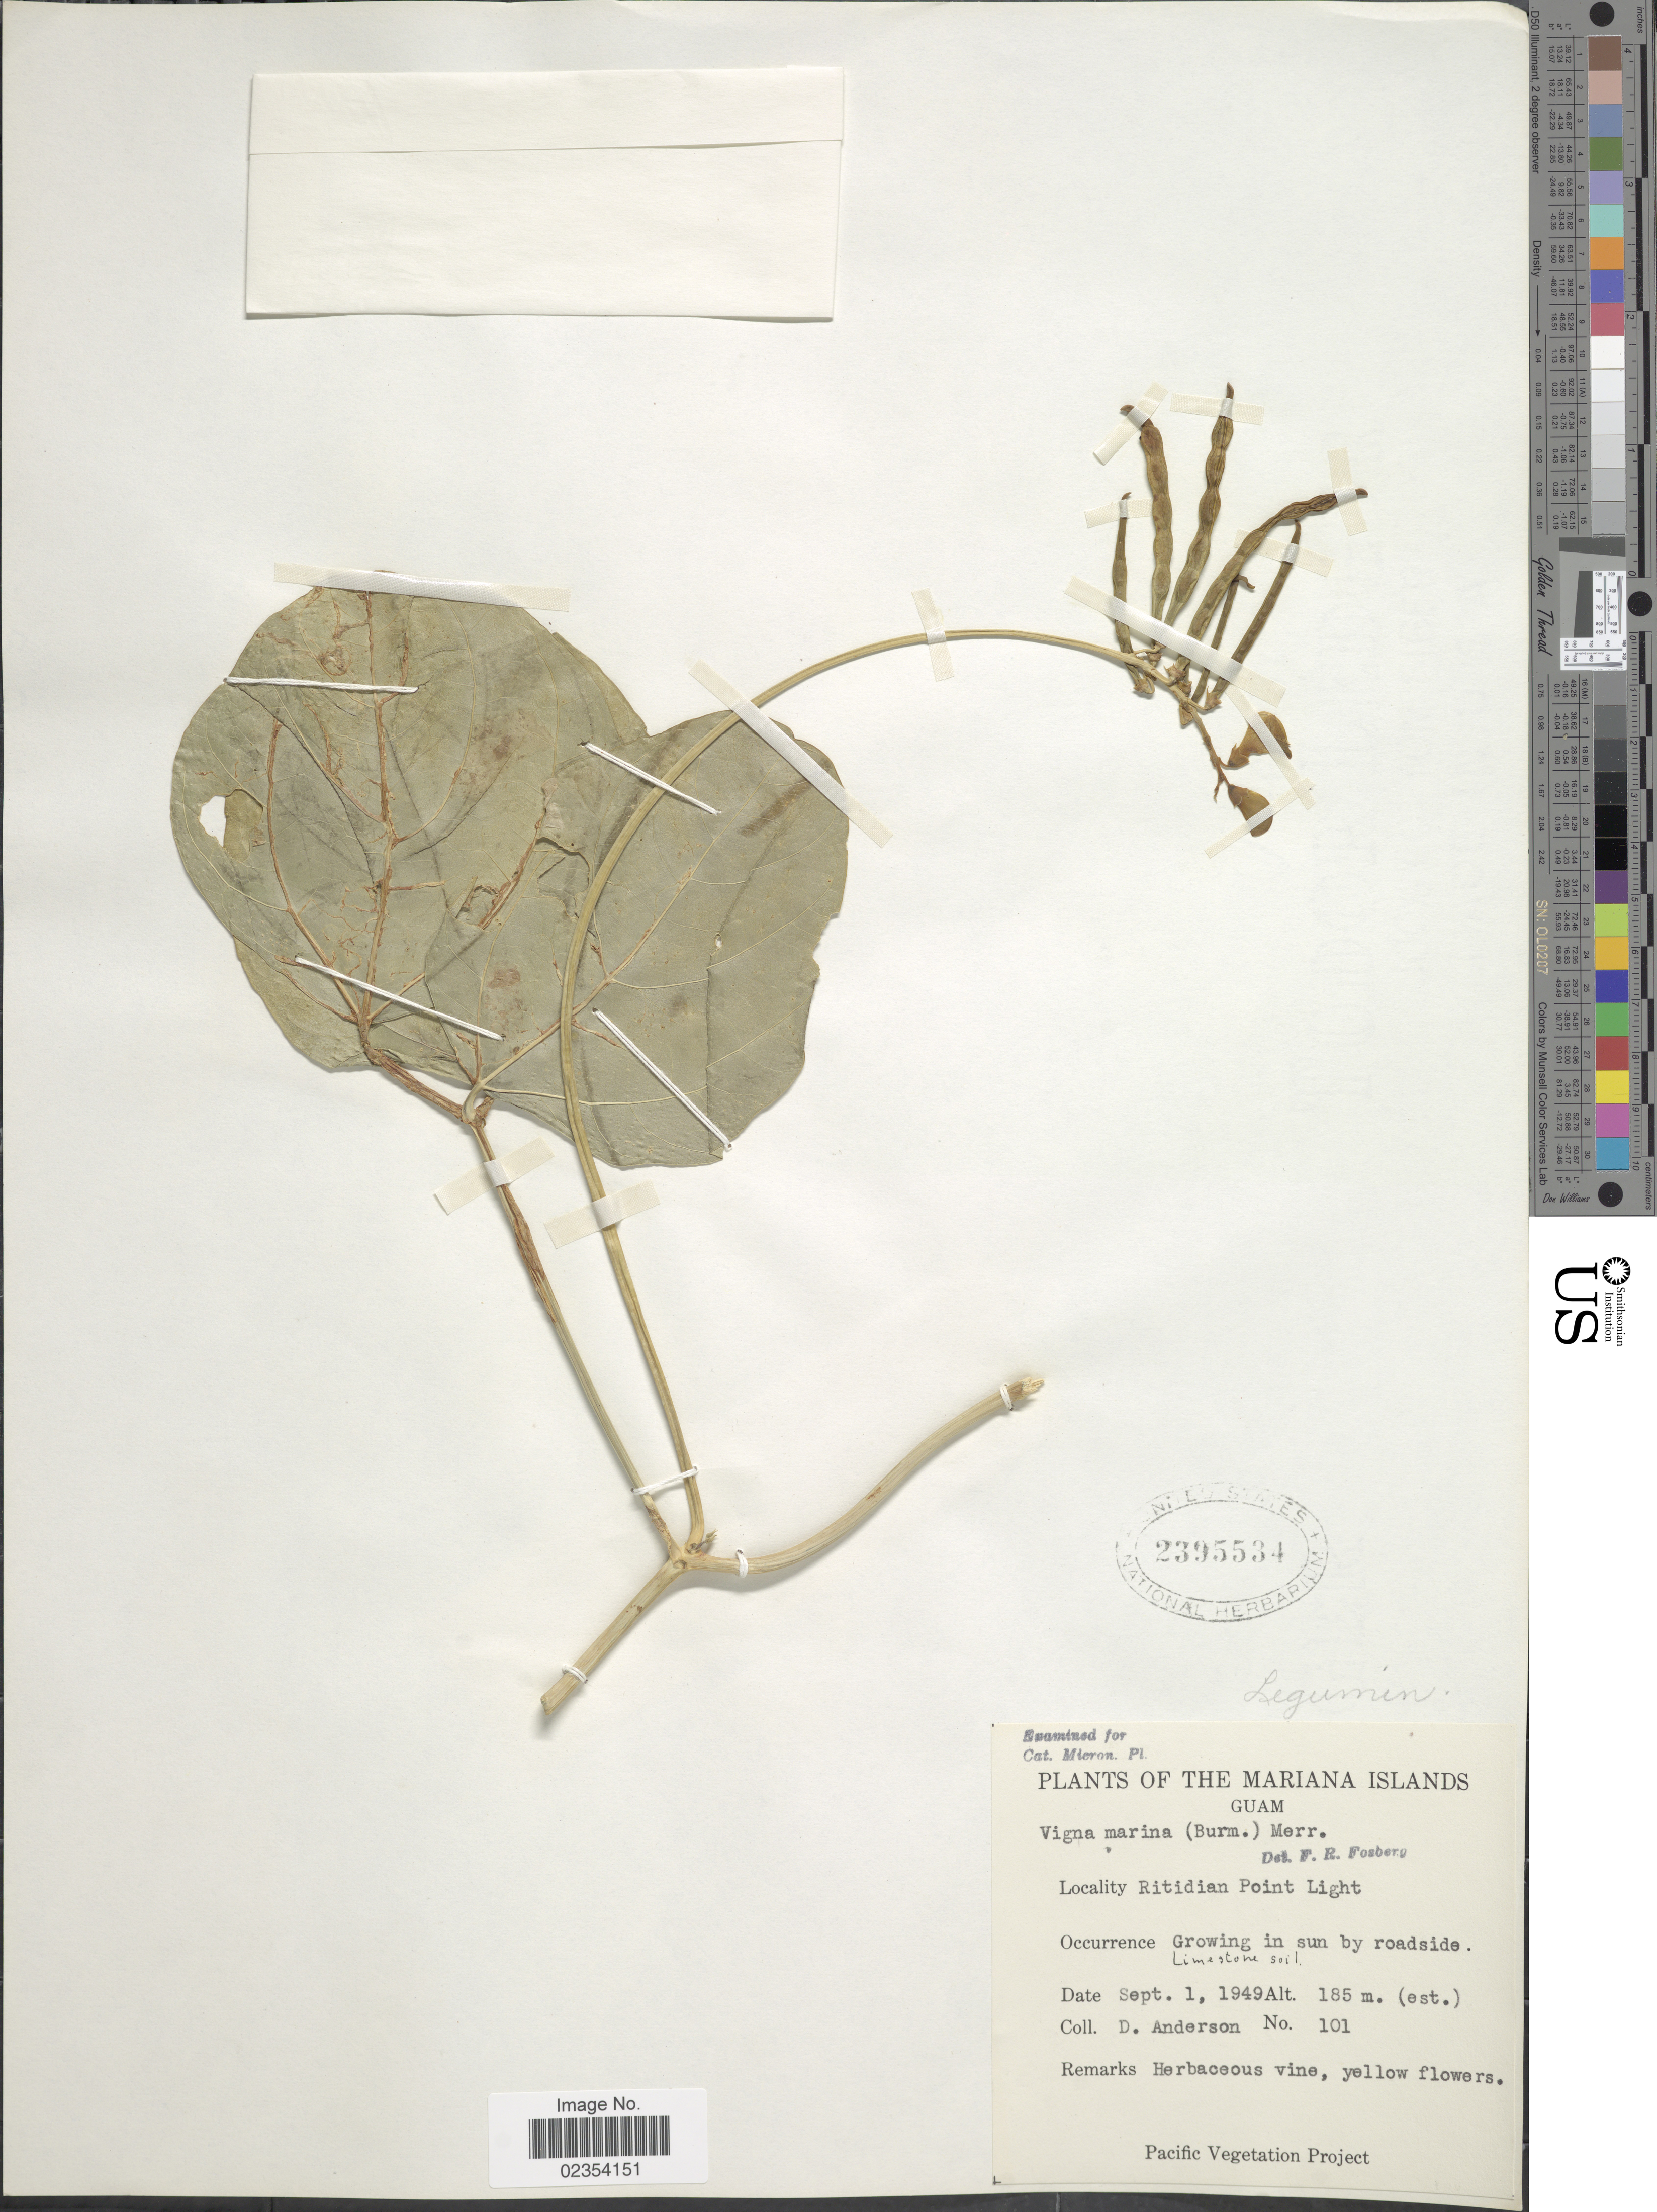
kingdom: Plantae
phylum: Tracheophyta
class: Magnoliopsida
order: Fabales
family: Fabaceae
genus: Vigna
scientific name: Vigna marina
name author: (Burm.) Merr.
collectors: D. Anderson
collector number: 101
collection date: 1949-09-01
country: Guam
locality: The Mariana Islands, Ritidan Point Light, in sun by roadside.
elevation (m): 185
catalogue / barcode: US 2395534